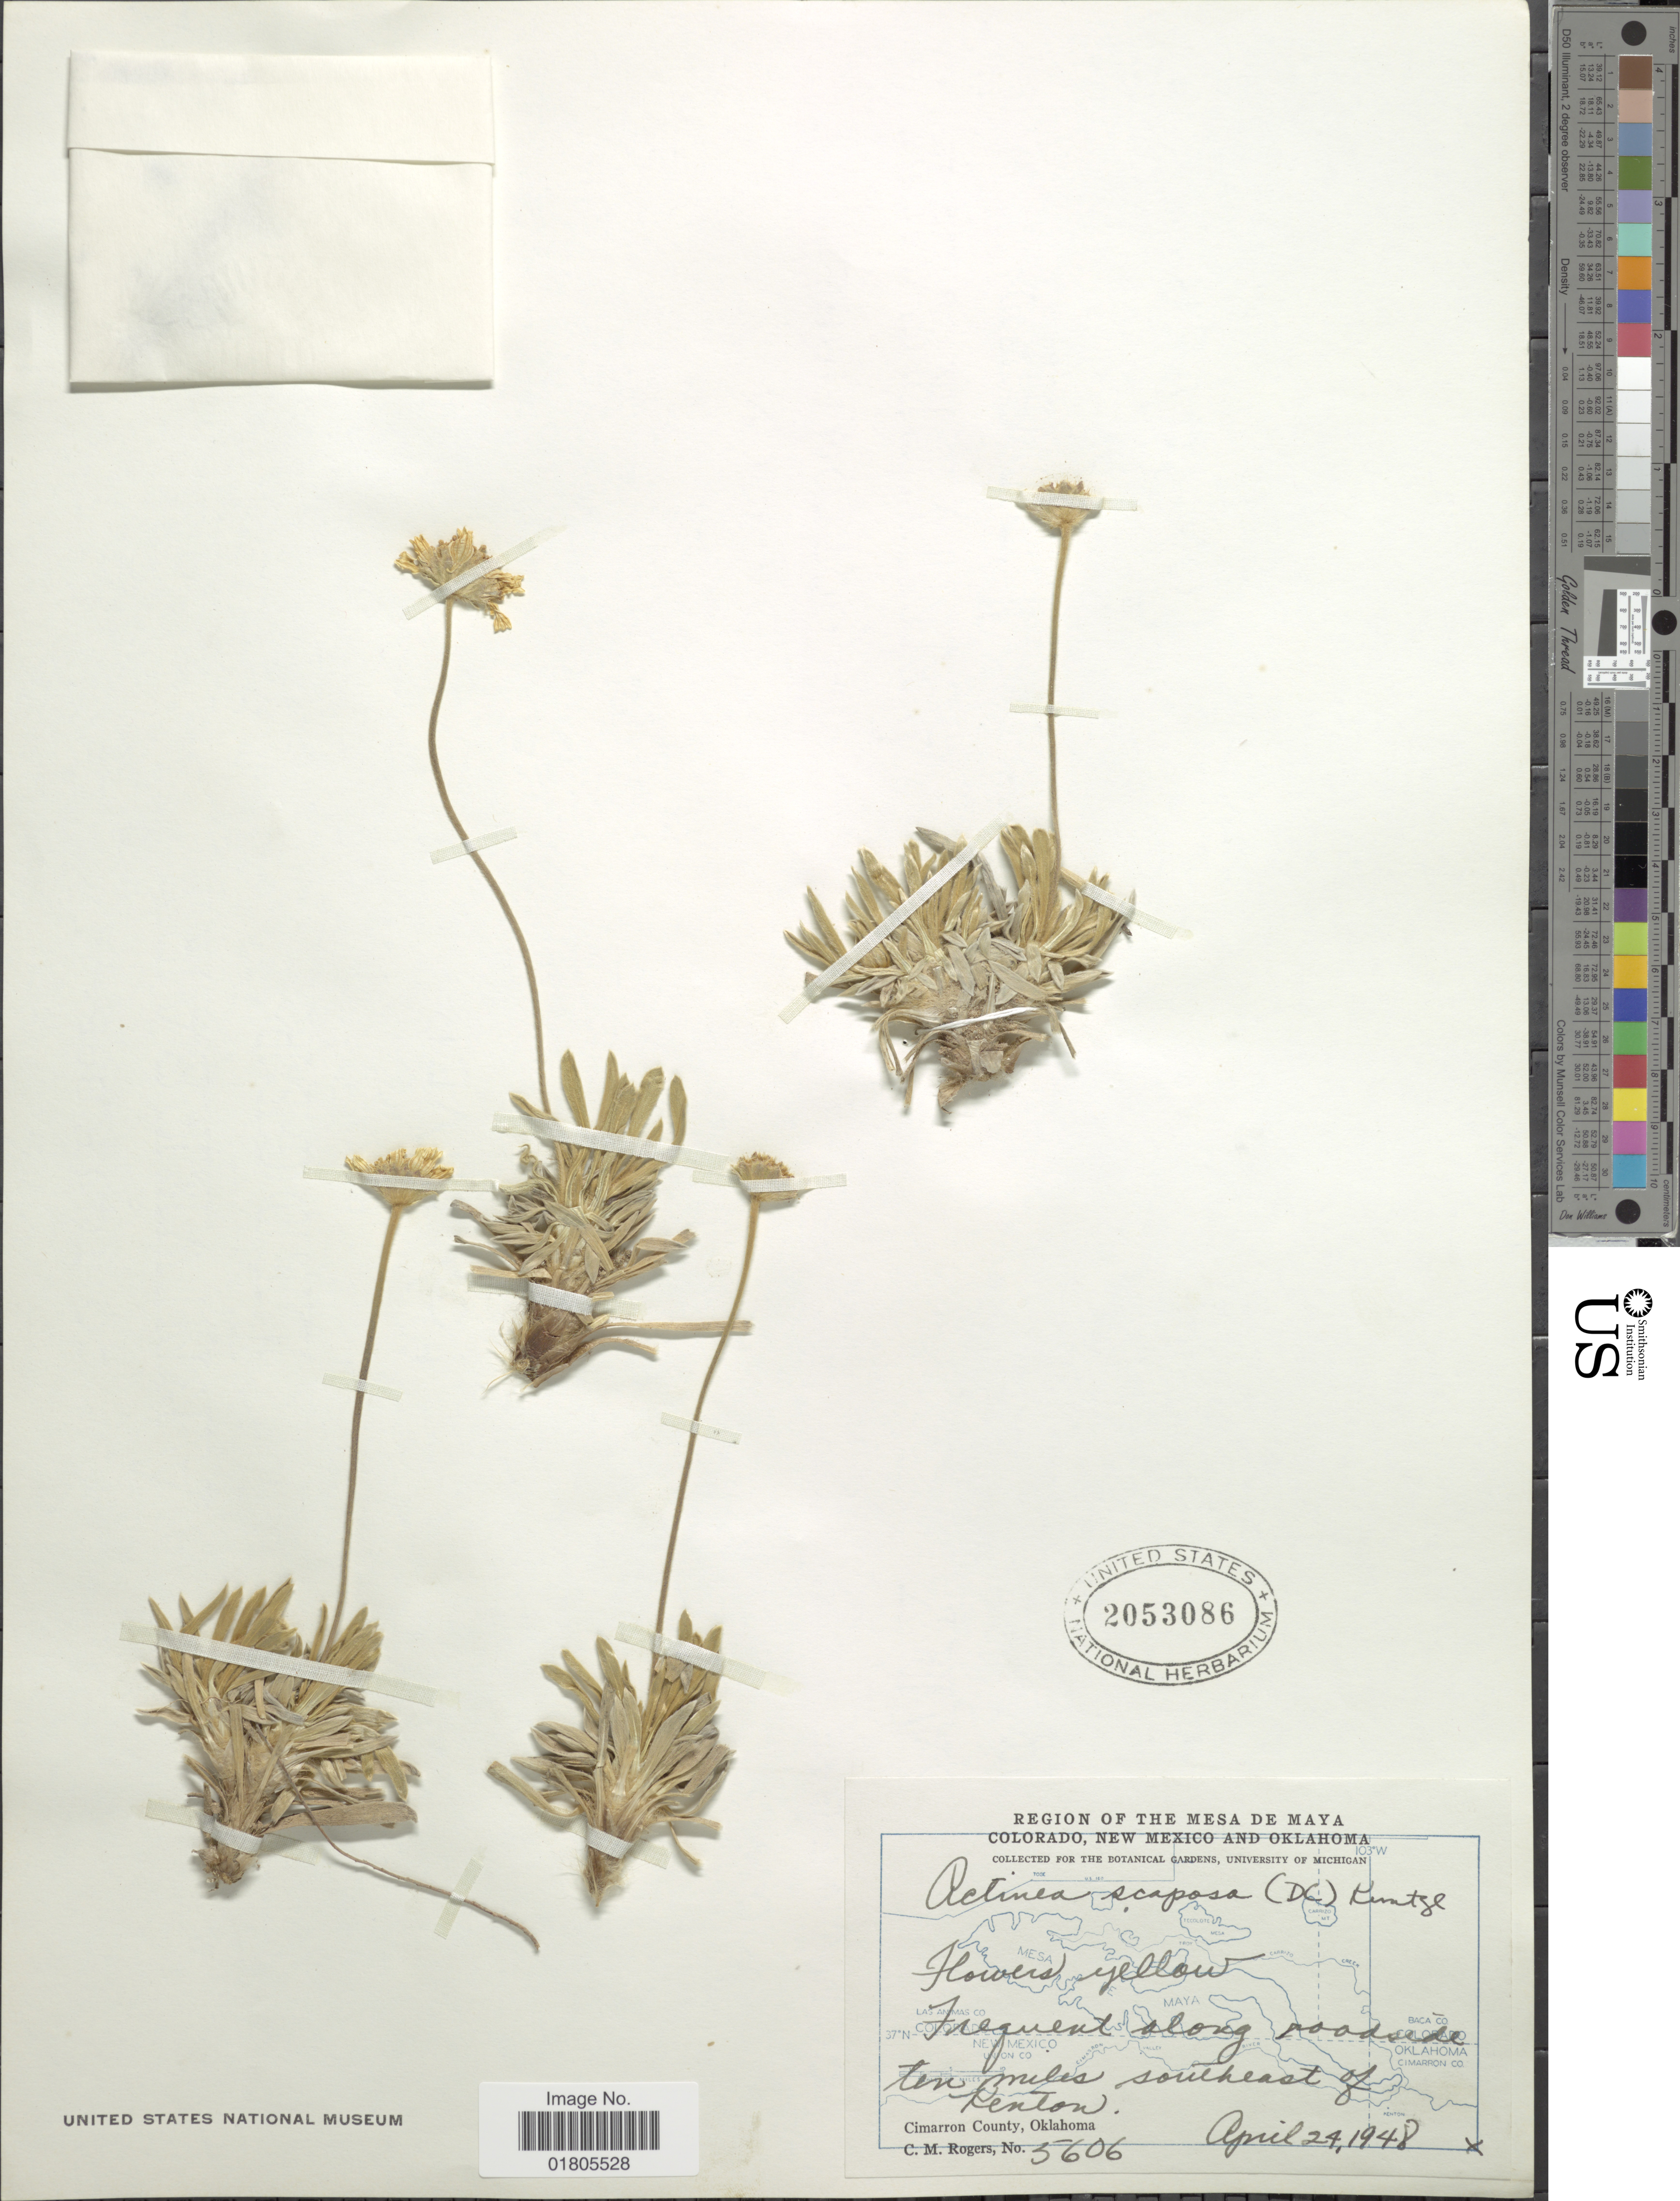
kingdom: Plantae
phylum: Tracheophyta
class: Magnoliopsida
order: Asterales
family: Asteraceae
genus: Actinea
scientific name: Actinea scaposa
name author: (DC.) Kuntze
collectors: C. M. Rogers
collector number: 5606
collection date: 1948-04-24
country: United States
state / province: Oklahoma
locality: Region of the Mesa de Maya. Frequent along roadside ten miles southwest of Kenton. Cimarron County, Oklahoma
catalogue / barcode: US 2053086